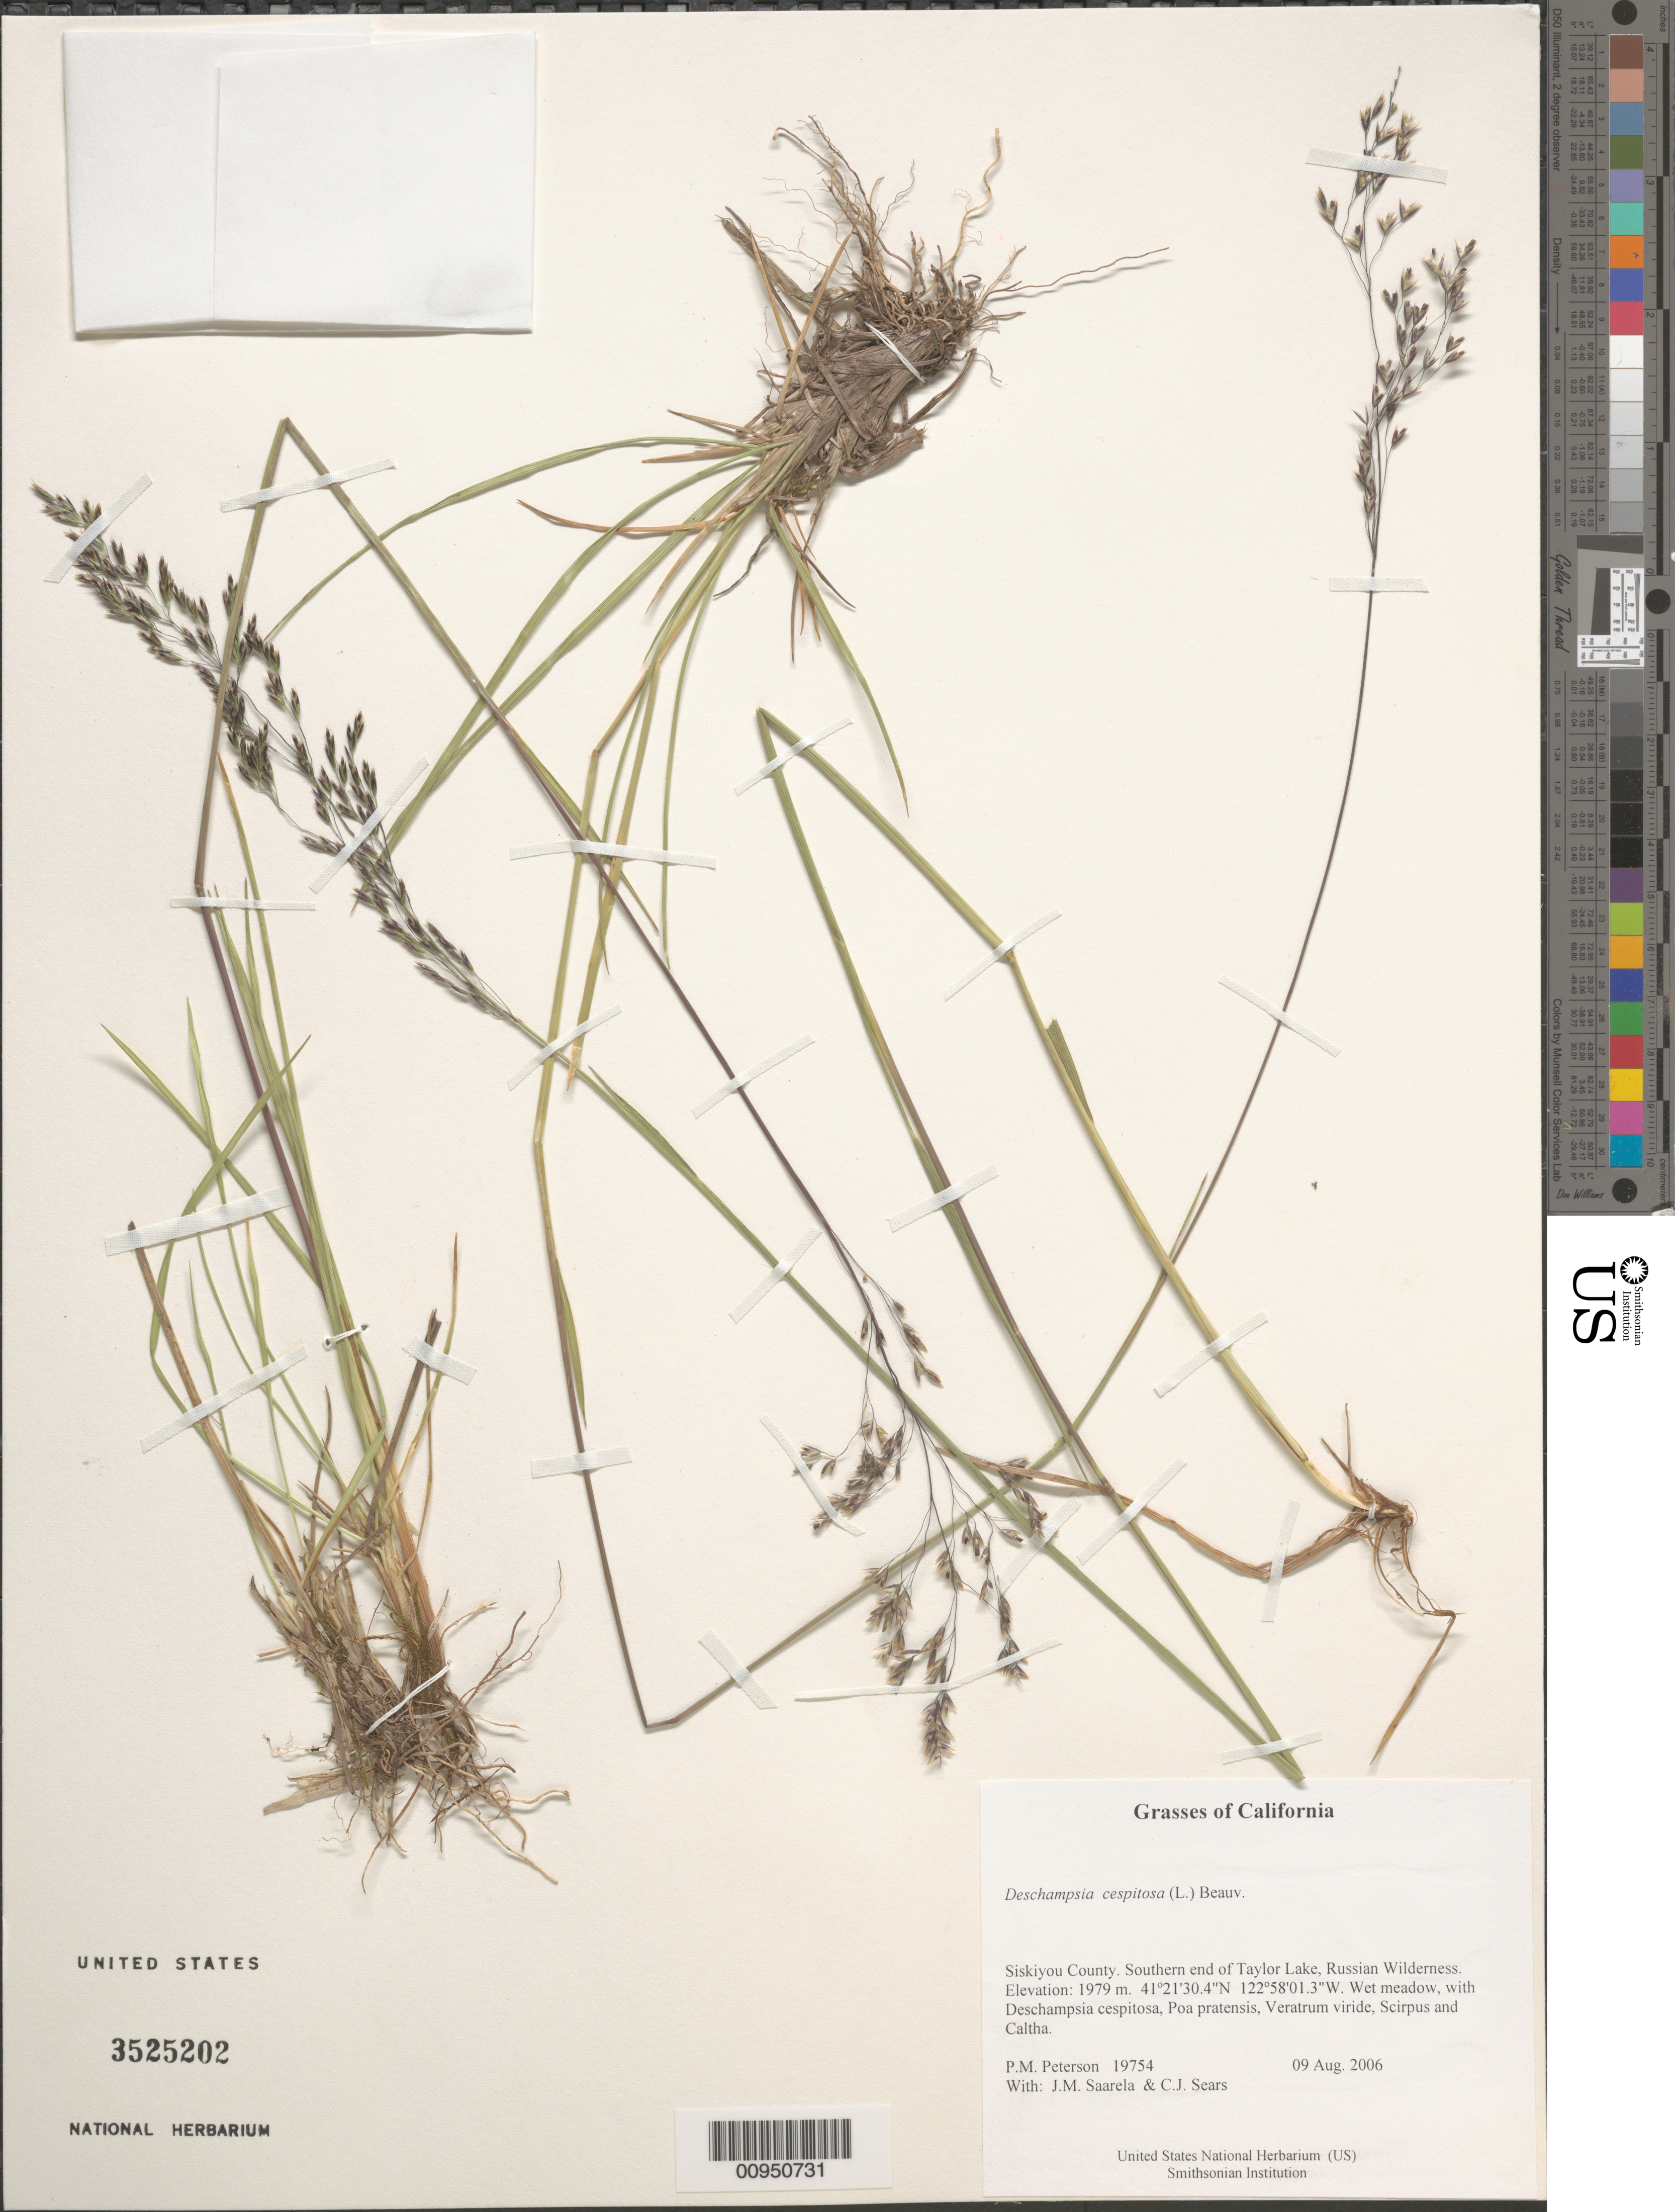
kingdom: Plantae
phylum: Tracheophyta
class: Liliopsida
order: Poales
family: Poaceae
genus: Deschampsia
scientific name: Deschampsia cespitosa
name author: (L.) P. Beauv.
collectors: P. M. Peterson, J. Saarela & C. Sears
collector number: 19754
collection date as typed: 09 Aug 2006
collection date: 2006-08-09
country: United States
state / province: California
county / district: Siskiyou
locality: Southern end of Taylor Lake, Russian Wilderness.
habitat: Wet meadow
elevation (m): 1979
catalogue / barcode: US 3525202